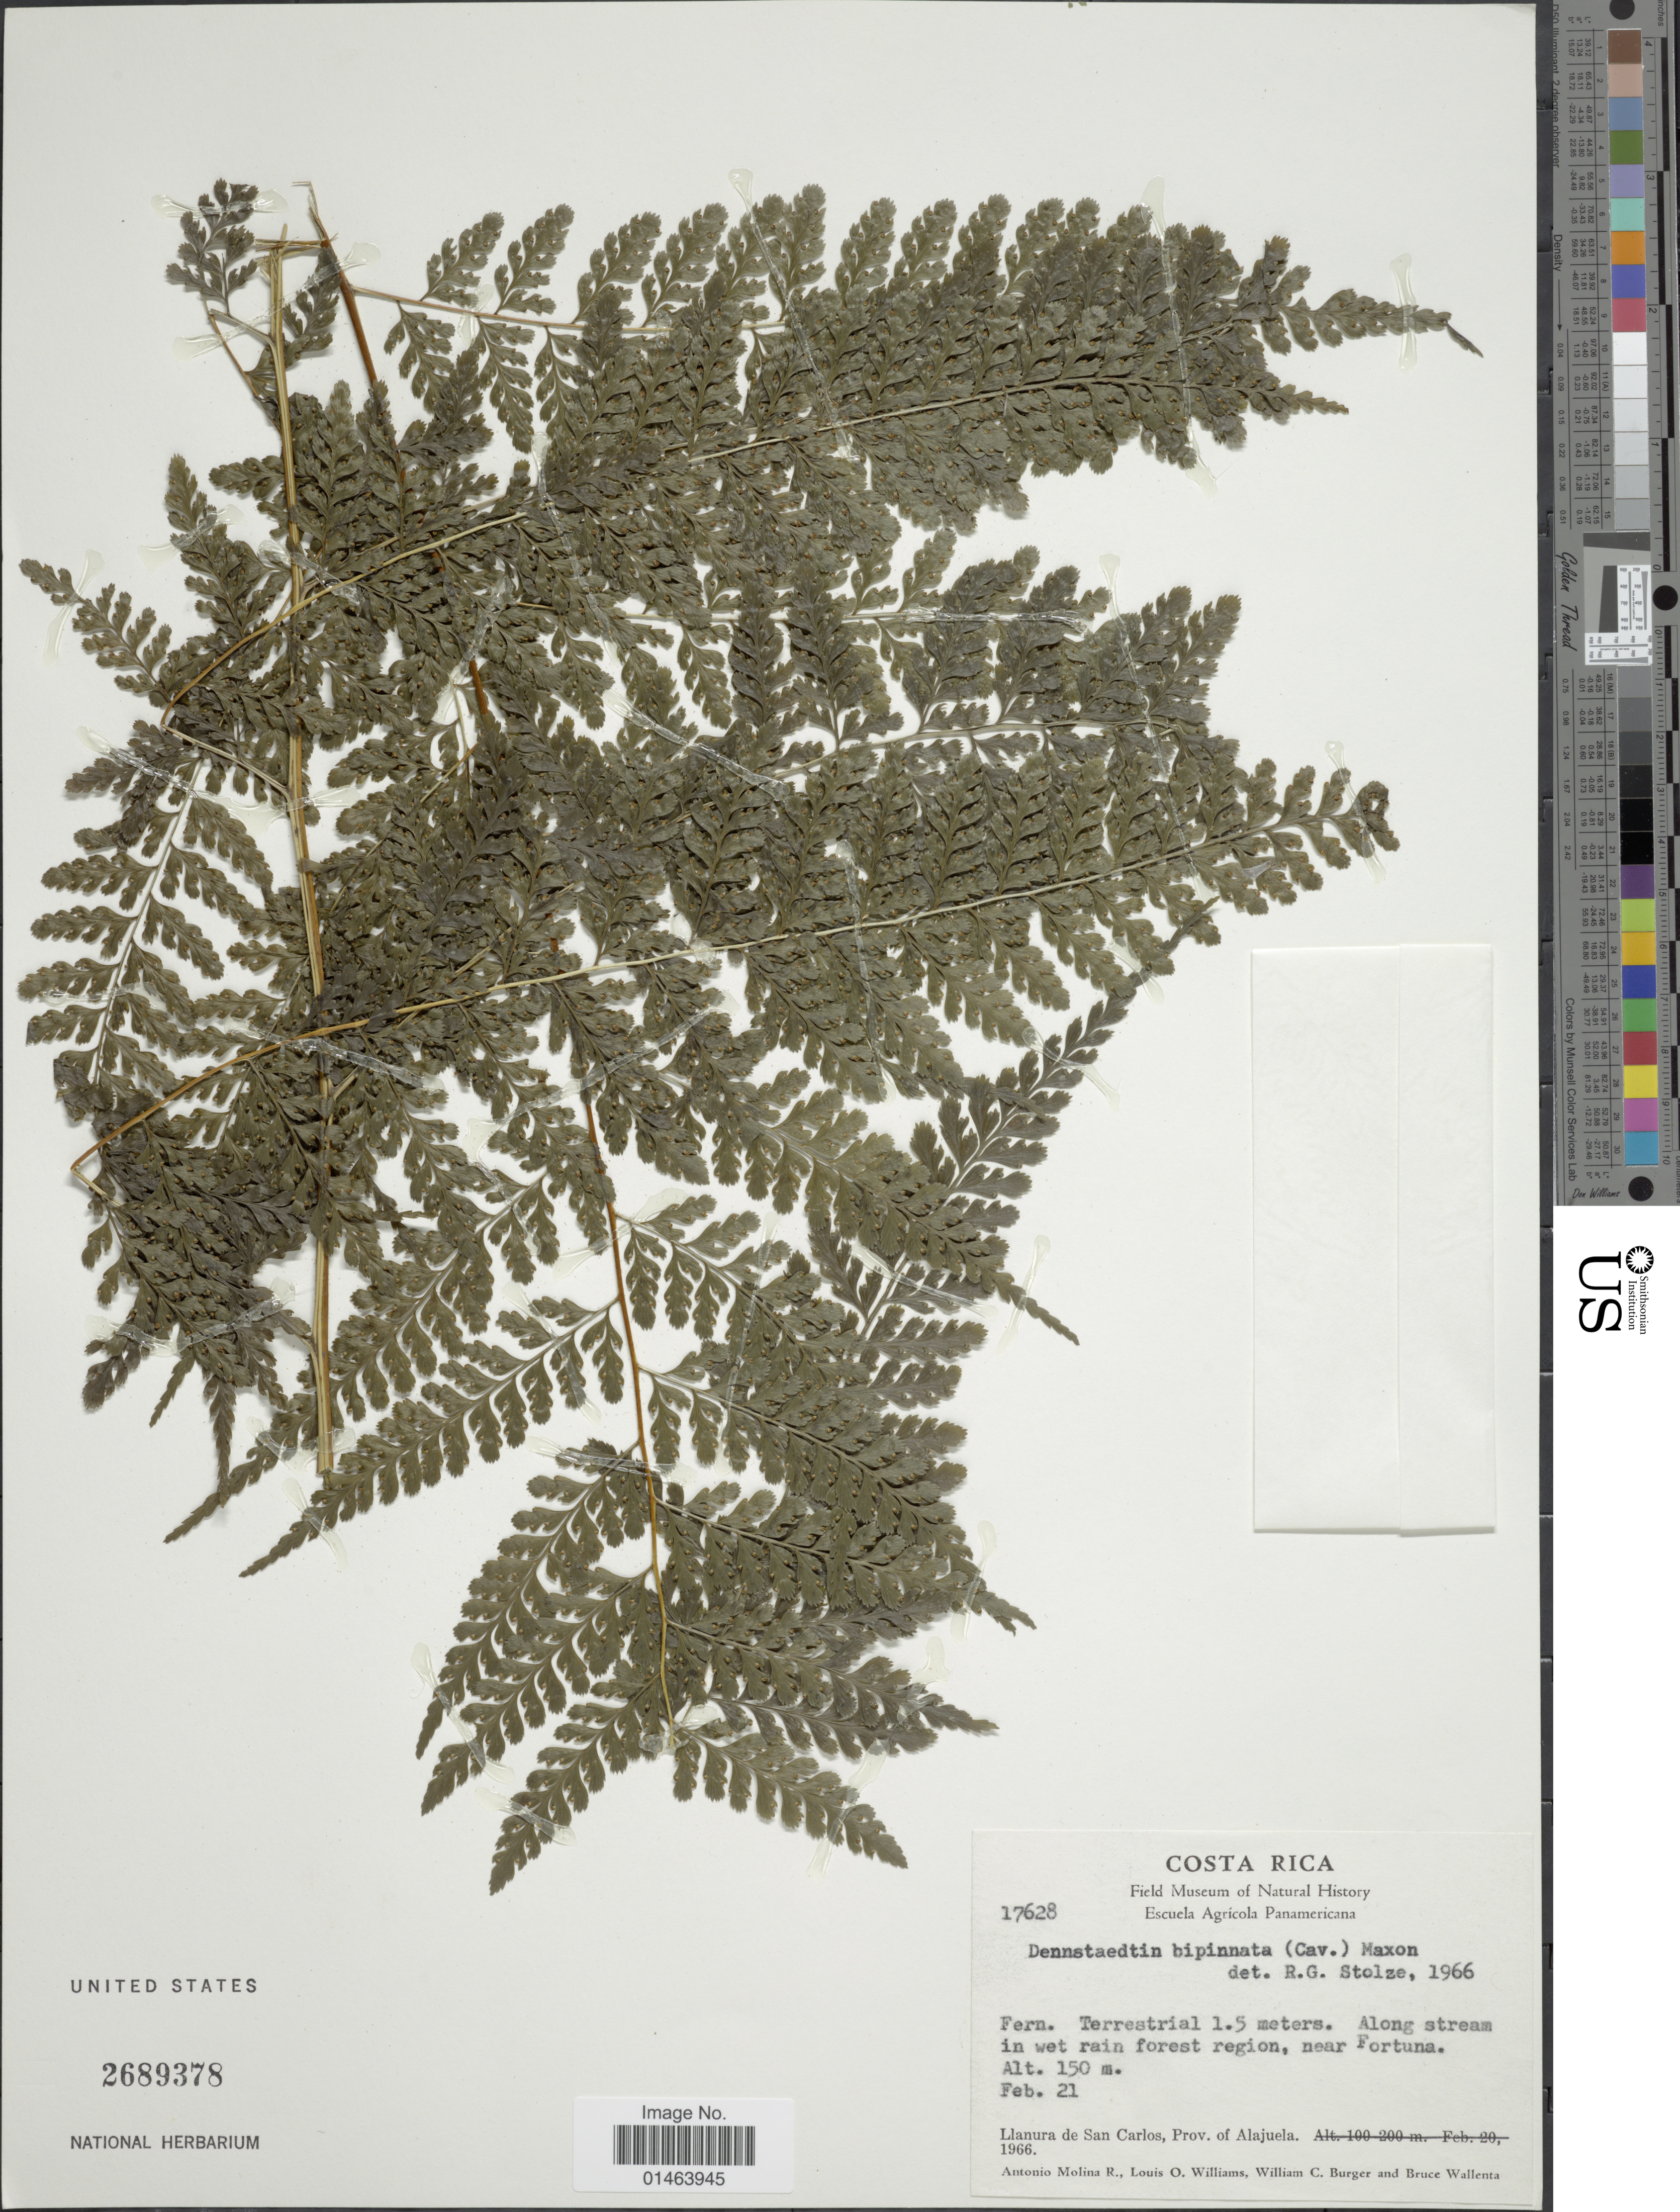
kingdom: Plantae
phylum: Tracheophyta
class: Polypodiopsida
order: Polypodiales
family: Dennstaedtiaceae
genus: Dennstaedtia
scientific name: Dennstaedtia bipinnata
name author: (Cav.) Maxon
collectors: A. Molina R., L. O. Williams, W. Burger & B. Wallenta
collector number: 17628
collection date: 1966-02-21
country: Costa Rica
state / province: Alajuela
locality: Costa Rica, Escuela Agricola Panamerican, Llanura de San Carlos, Terrestrial 1.5 meters. Along stream in wet rain forest region, near Fortuna.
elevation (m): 150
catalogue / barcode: US 2689378